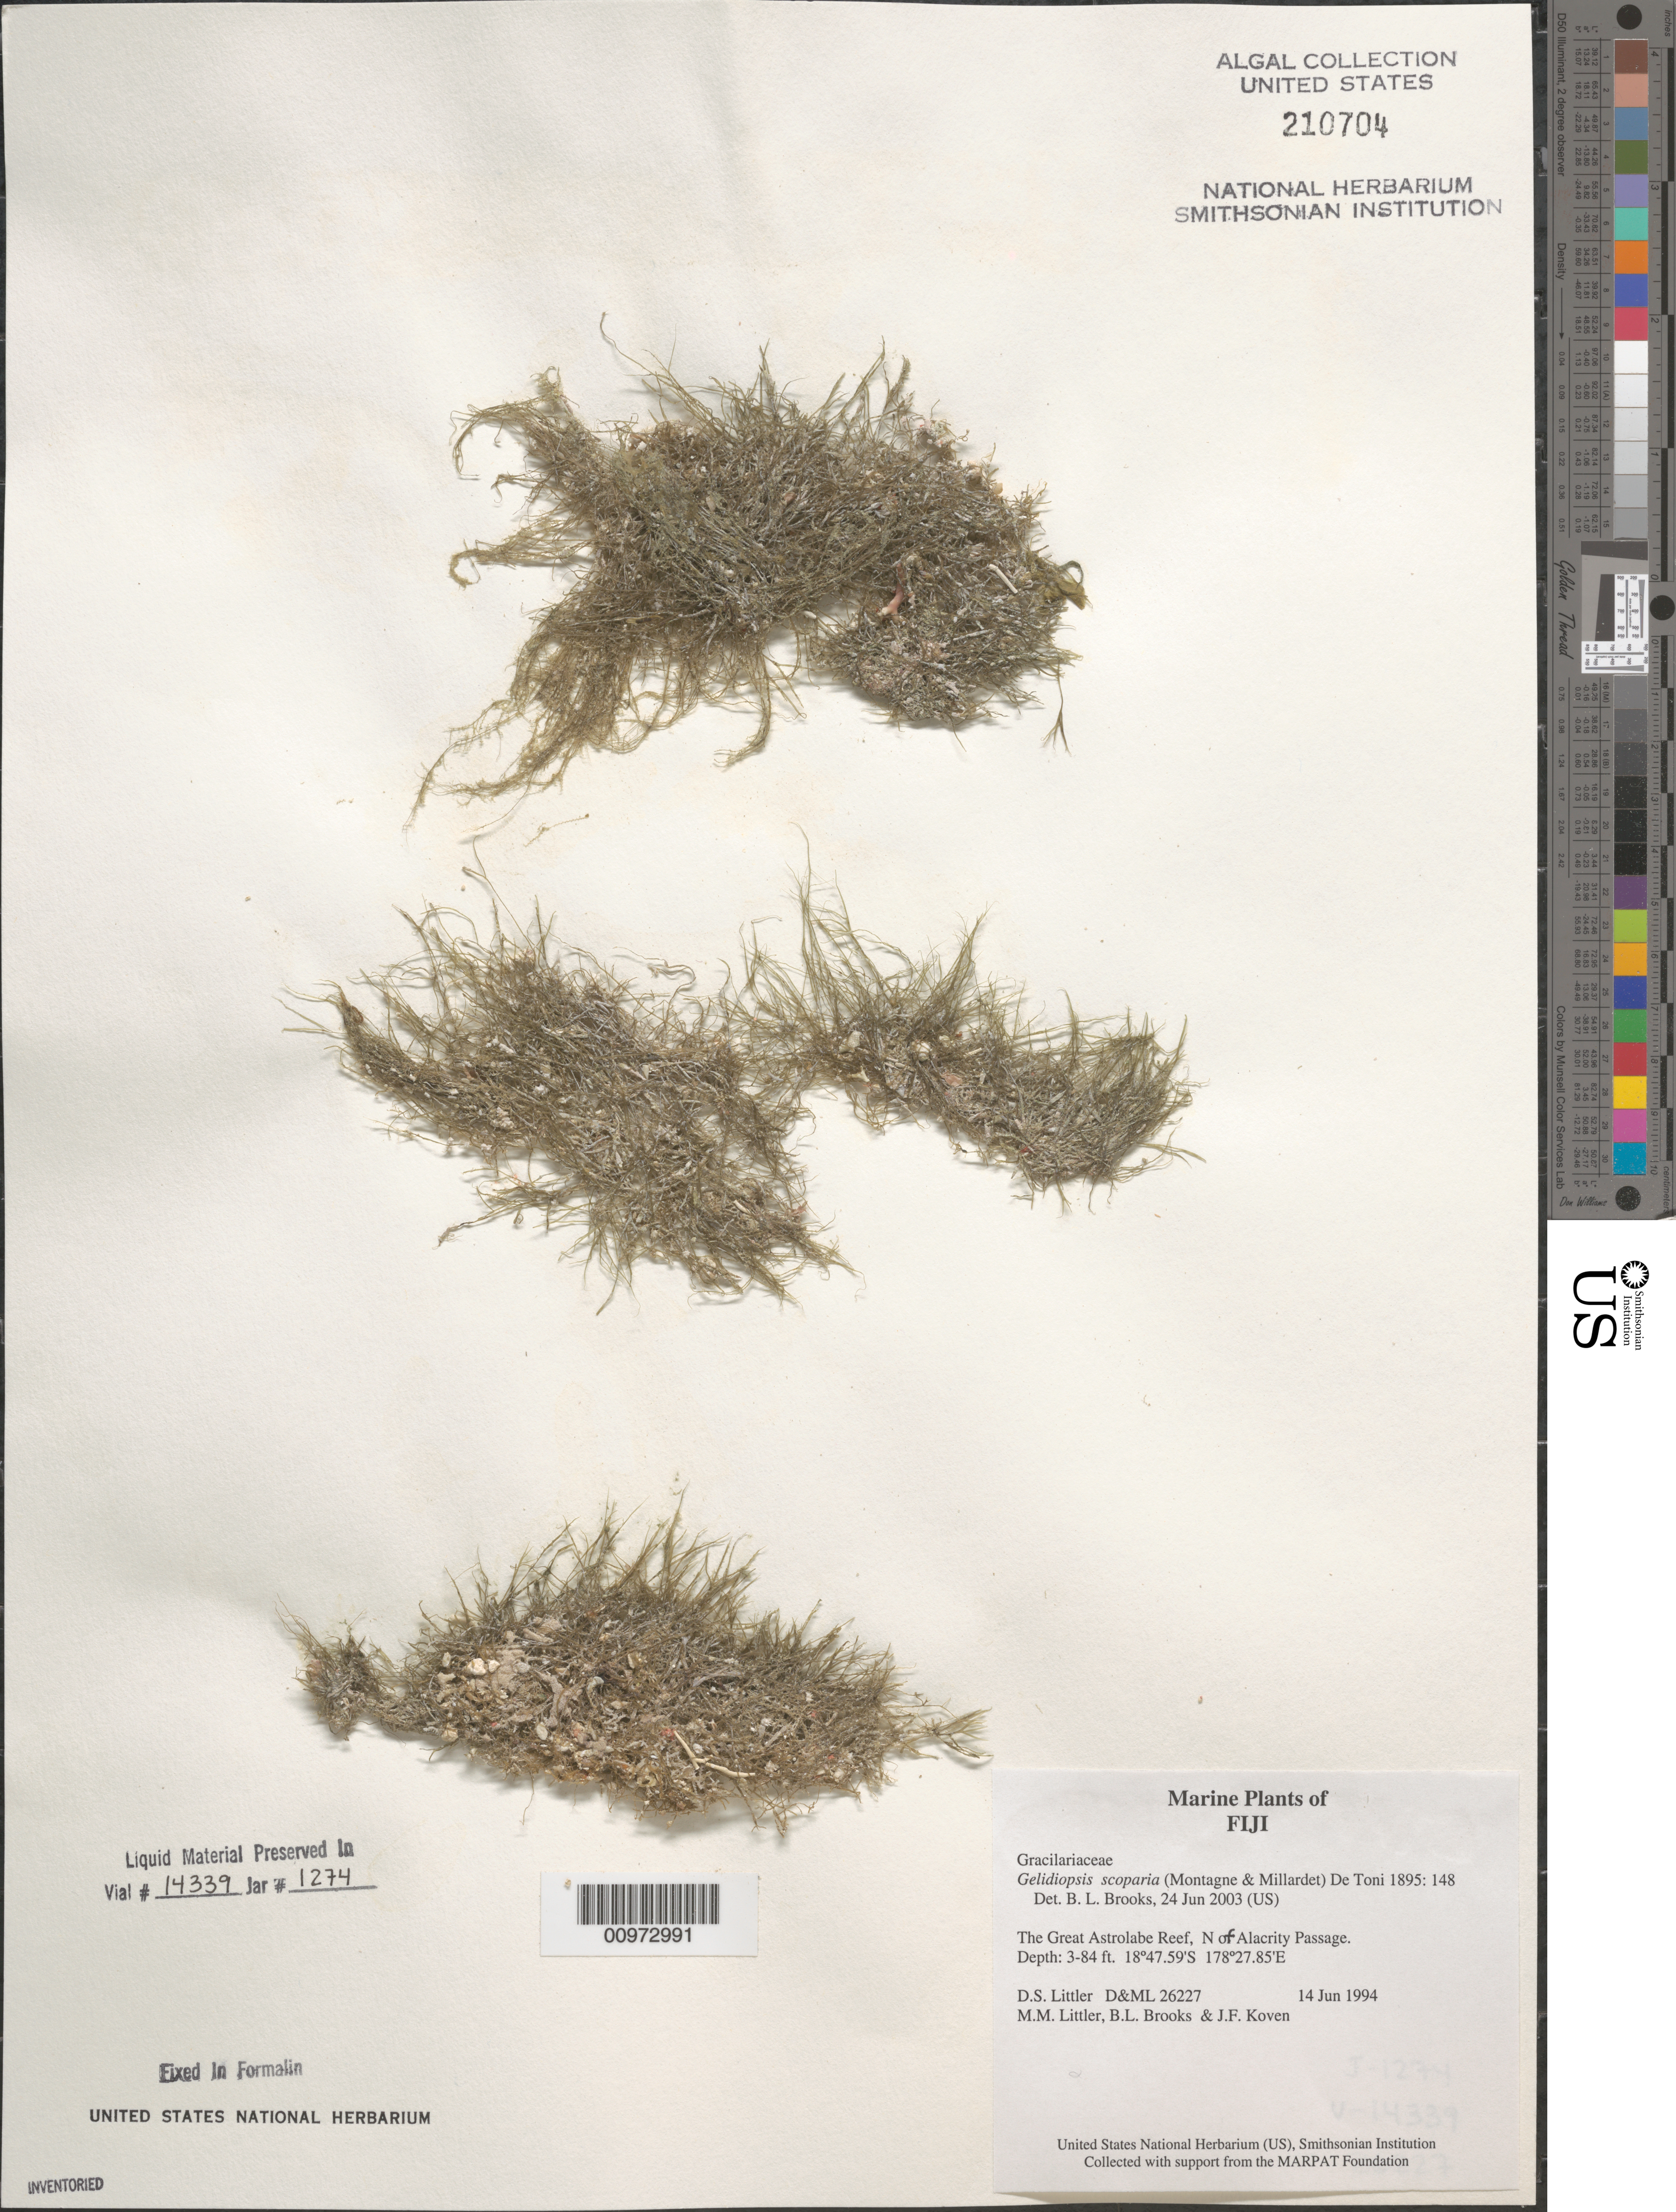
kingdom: Plantae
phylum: Rhodophyta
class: Florideophyceae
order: Rhodymeniales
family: Lomentariaceae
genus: Ceratodictyon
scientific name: Ceratodictyon scoparium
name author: (Mont. & Millardet) R.E. Norris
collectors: D. S. Littler, M. M. Littler, B. Brooks & J. Koven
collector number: D&ML 26227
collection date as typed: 14 Jun 1994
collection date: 1994-06-14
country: Fiji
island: Great Astrolabe Reef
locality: Great Astrolabe Reef, north of Alacrity Passage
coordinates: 18 47.59'S, 178 27.85'E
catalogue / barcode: US 210704